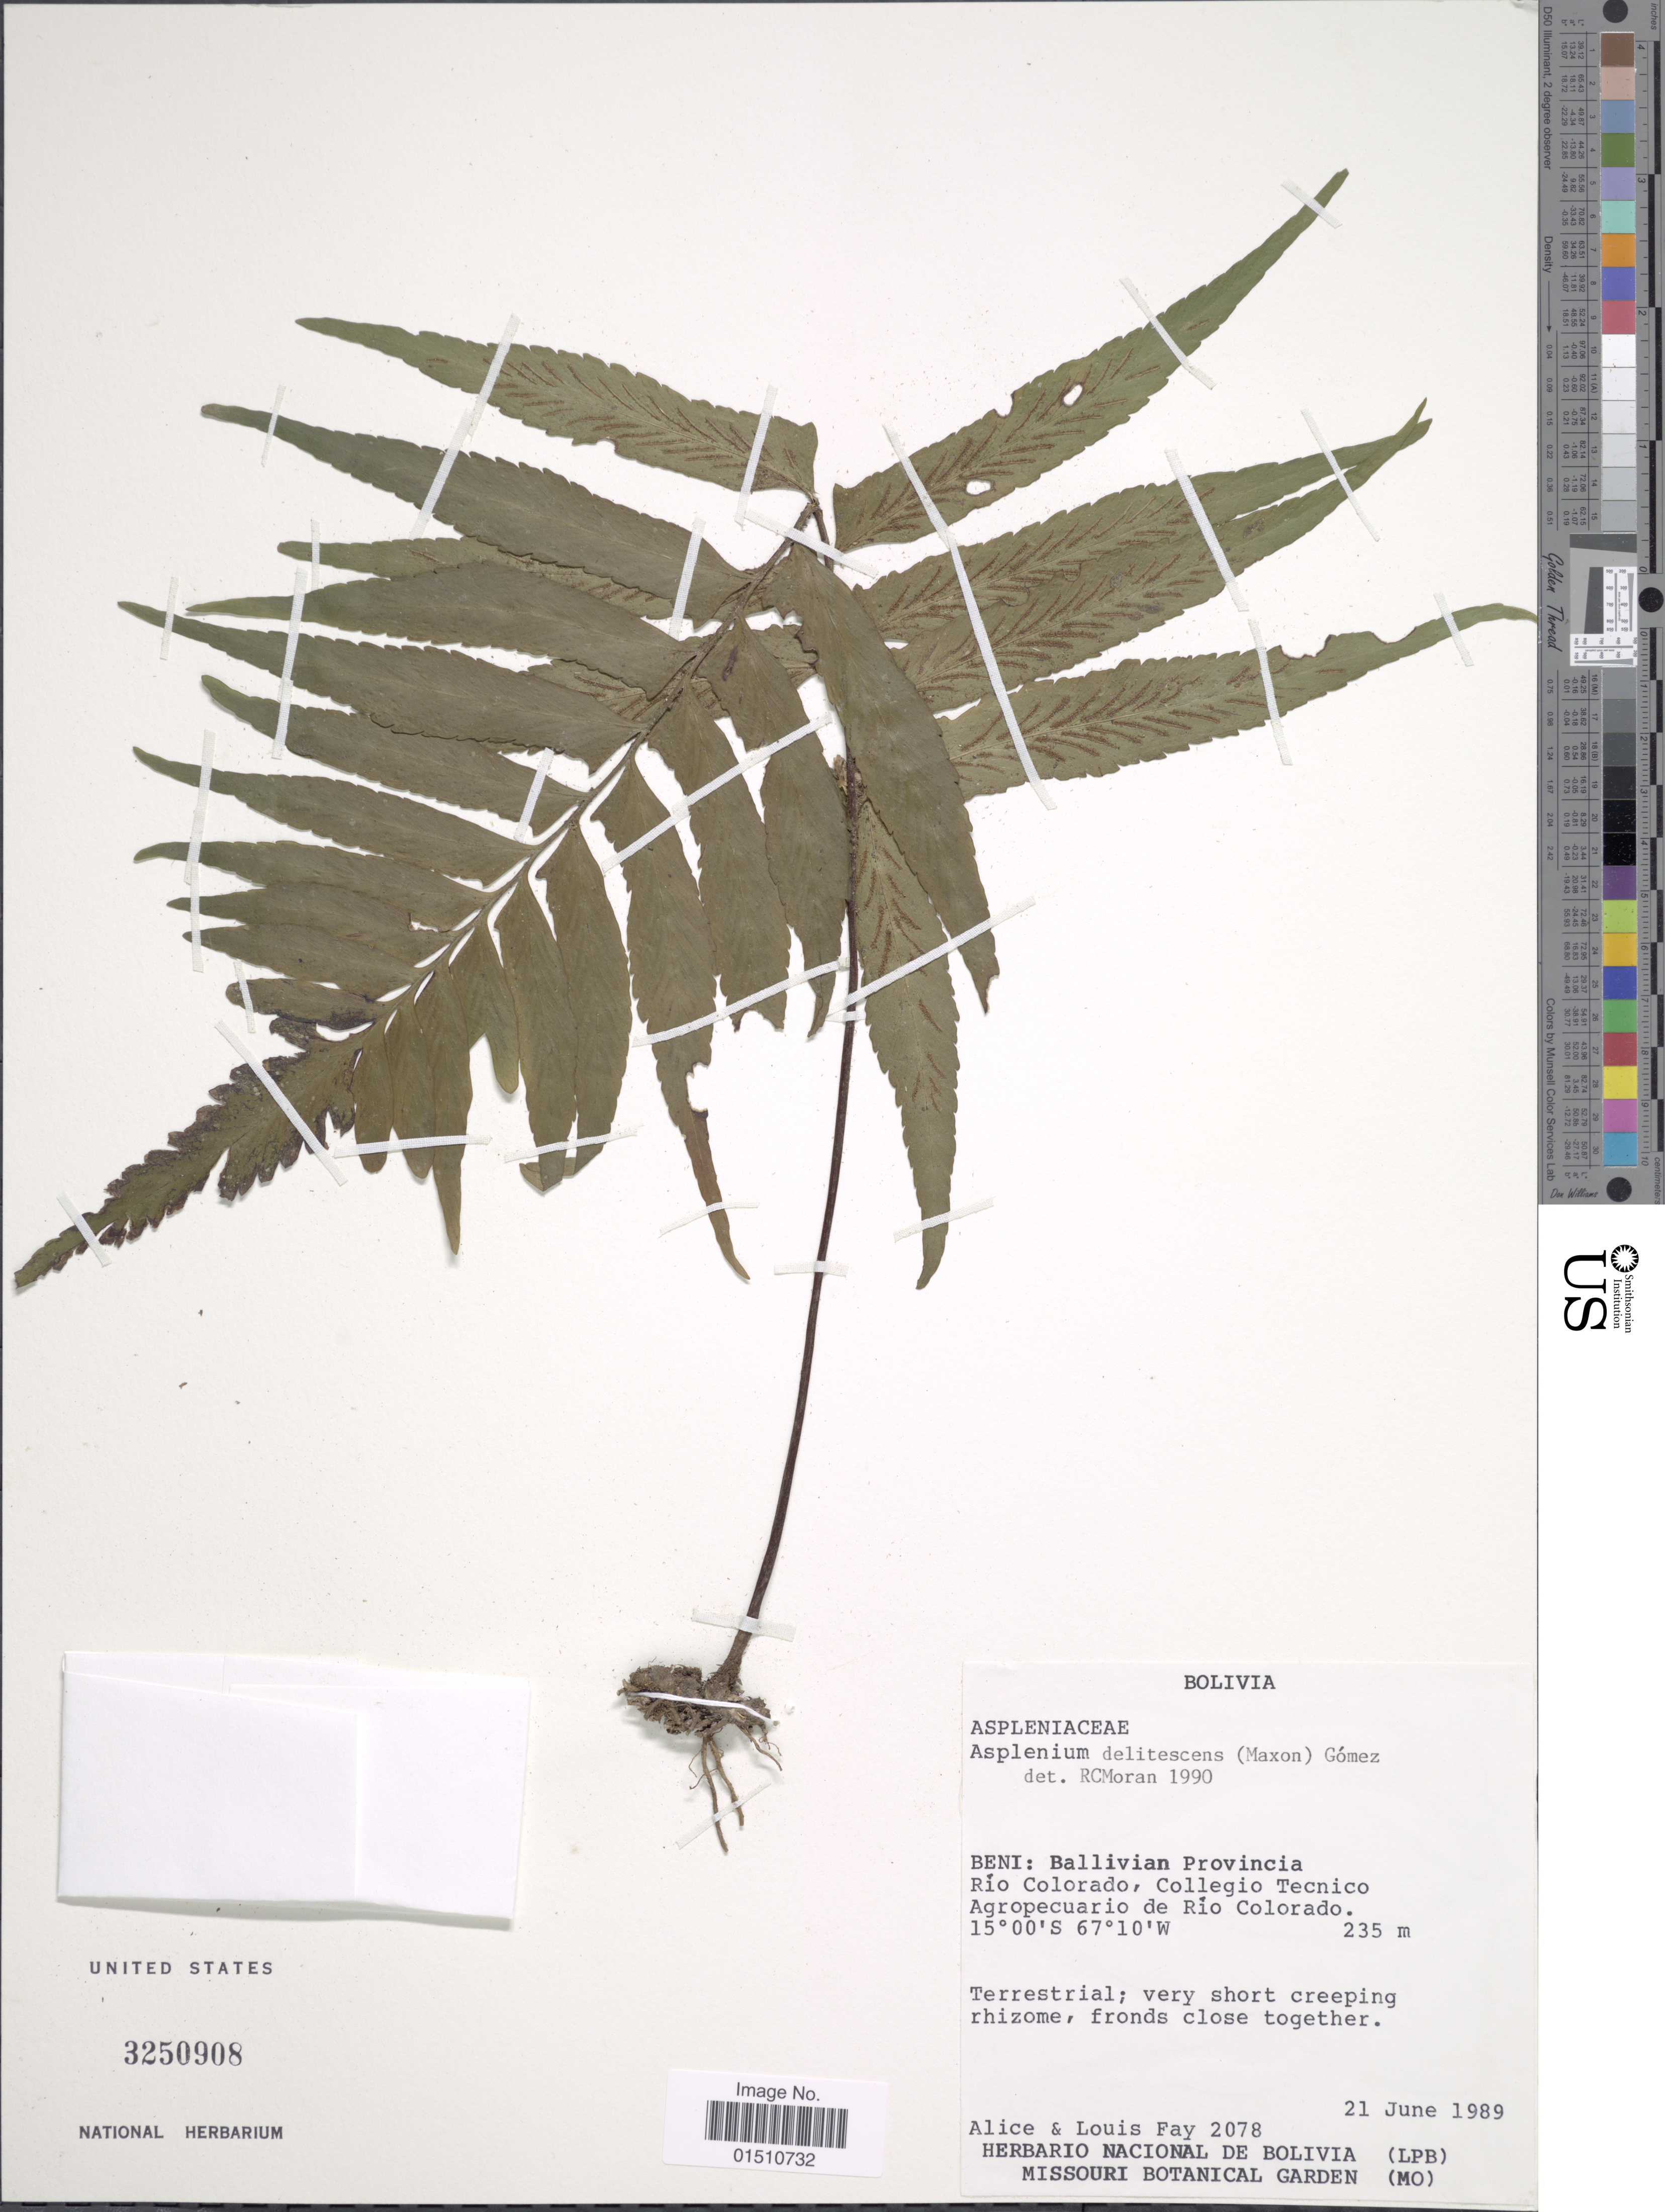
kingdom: Plantae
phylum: Tracheophyta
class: Polypodiopsida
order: Polypodiales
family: Aspleniaceae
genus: Asplenium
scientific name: Asplenium delitescens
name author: (Maxon) L.D. Gómez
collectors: A. Fay & L. Fay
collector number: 2078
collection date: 1989-06-21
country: Bolivia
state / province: Beni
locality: Bolivia, Beni: Ballivian Provincia Rio Colorado, Collegio Tecnico Agropecuario de Rio Colorado.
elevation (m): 235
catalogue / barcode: US 3250908